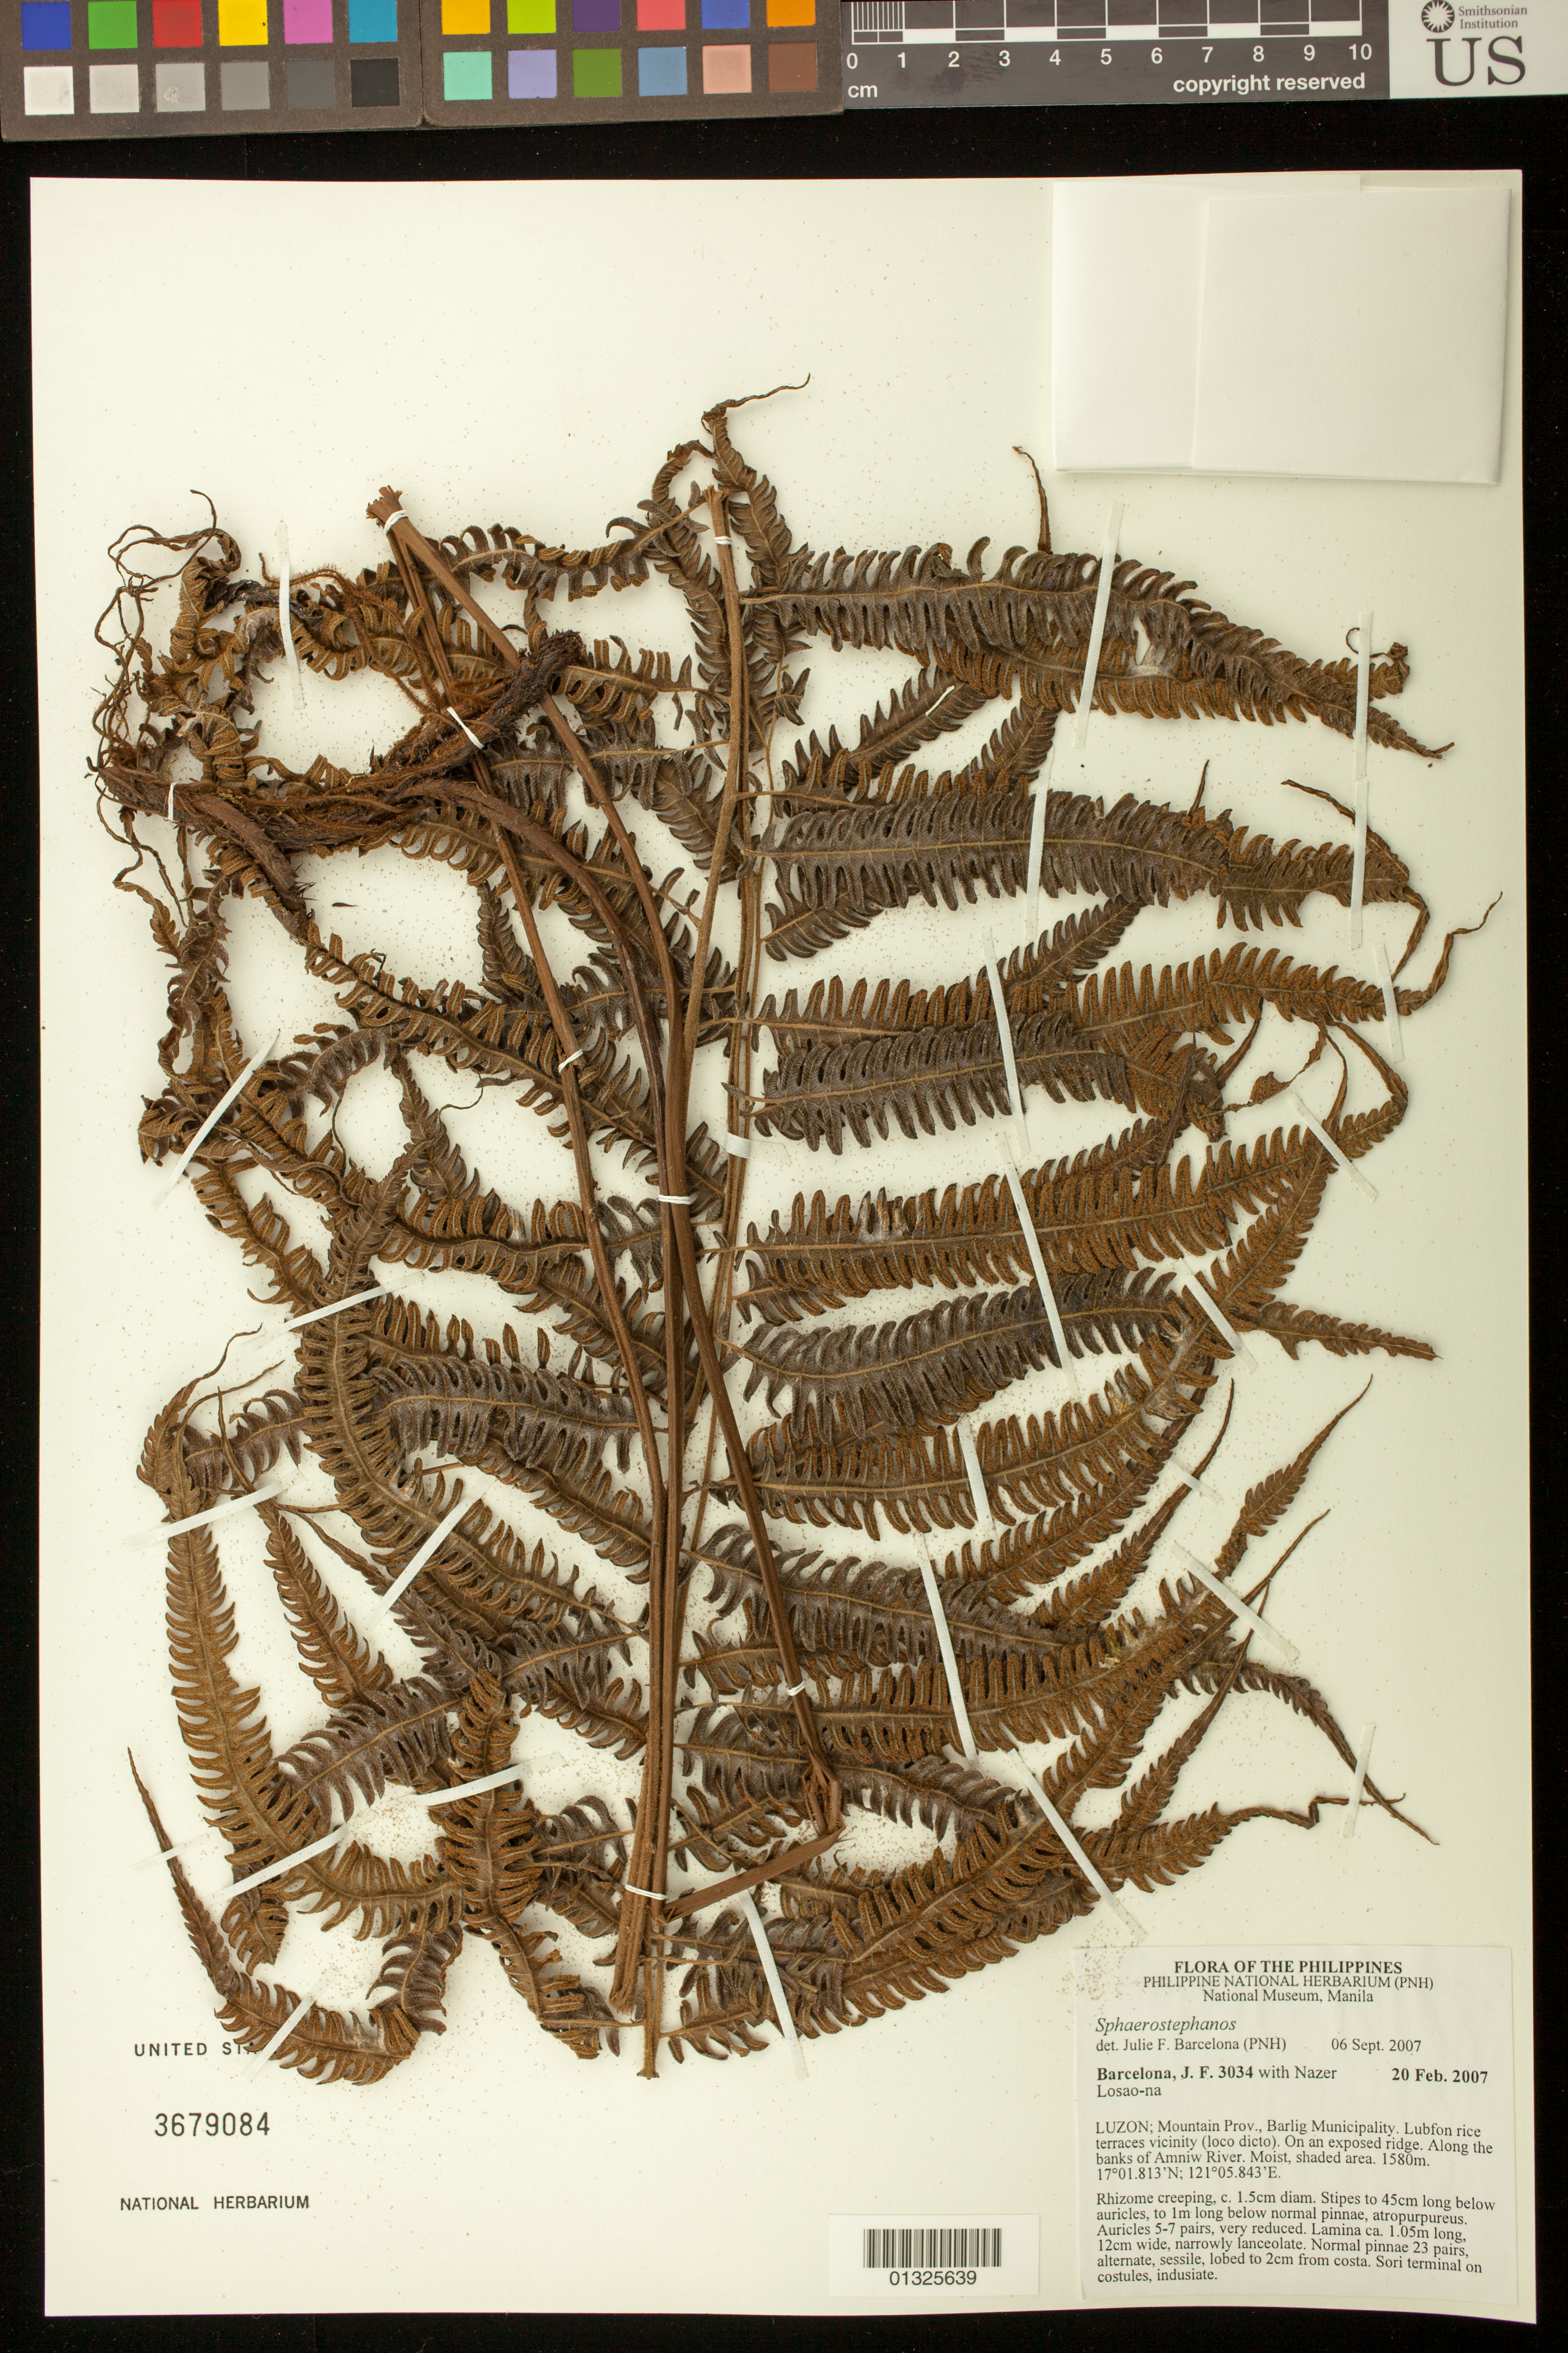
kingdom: Plantae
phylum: Tracheophyta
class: Polypodiopsida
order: Polypodiales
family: Thelypteridaceae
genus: Sphaerostephanos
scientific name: Sphaerostephanos sp.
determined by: Barcelona, J. F.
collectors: J. F. Barcelona & N. Losao-na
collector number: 3034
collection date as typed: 20 Feb 2007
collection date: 2007-02-20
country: Philippines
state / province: Cordillera (Administrative Region)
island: Luzon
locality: Luzon; Mountain Prov., Barlig Municipality, Lubfon rice terraces vicinity, Along banks of Amniw River.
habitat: On an exposed ridge; moist shaded area.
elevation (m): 1580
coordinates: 17 01.813 N, 121 05.843 E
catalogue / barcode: US 3679084